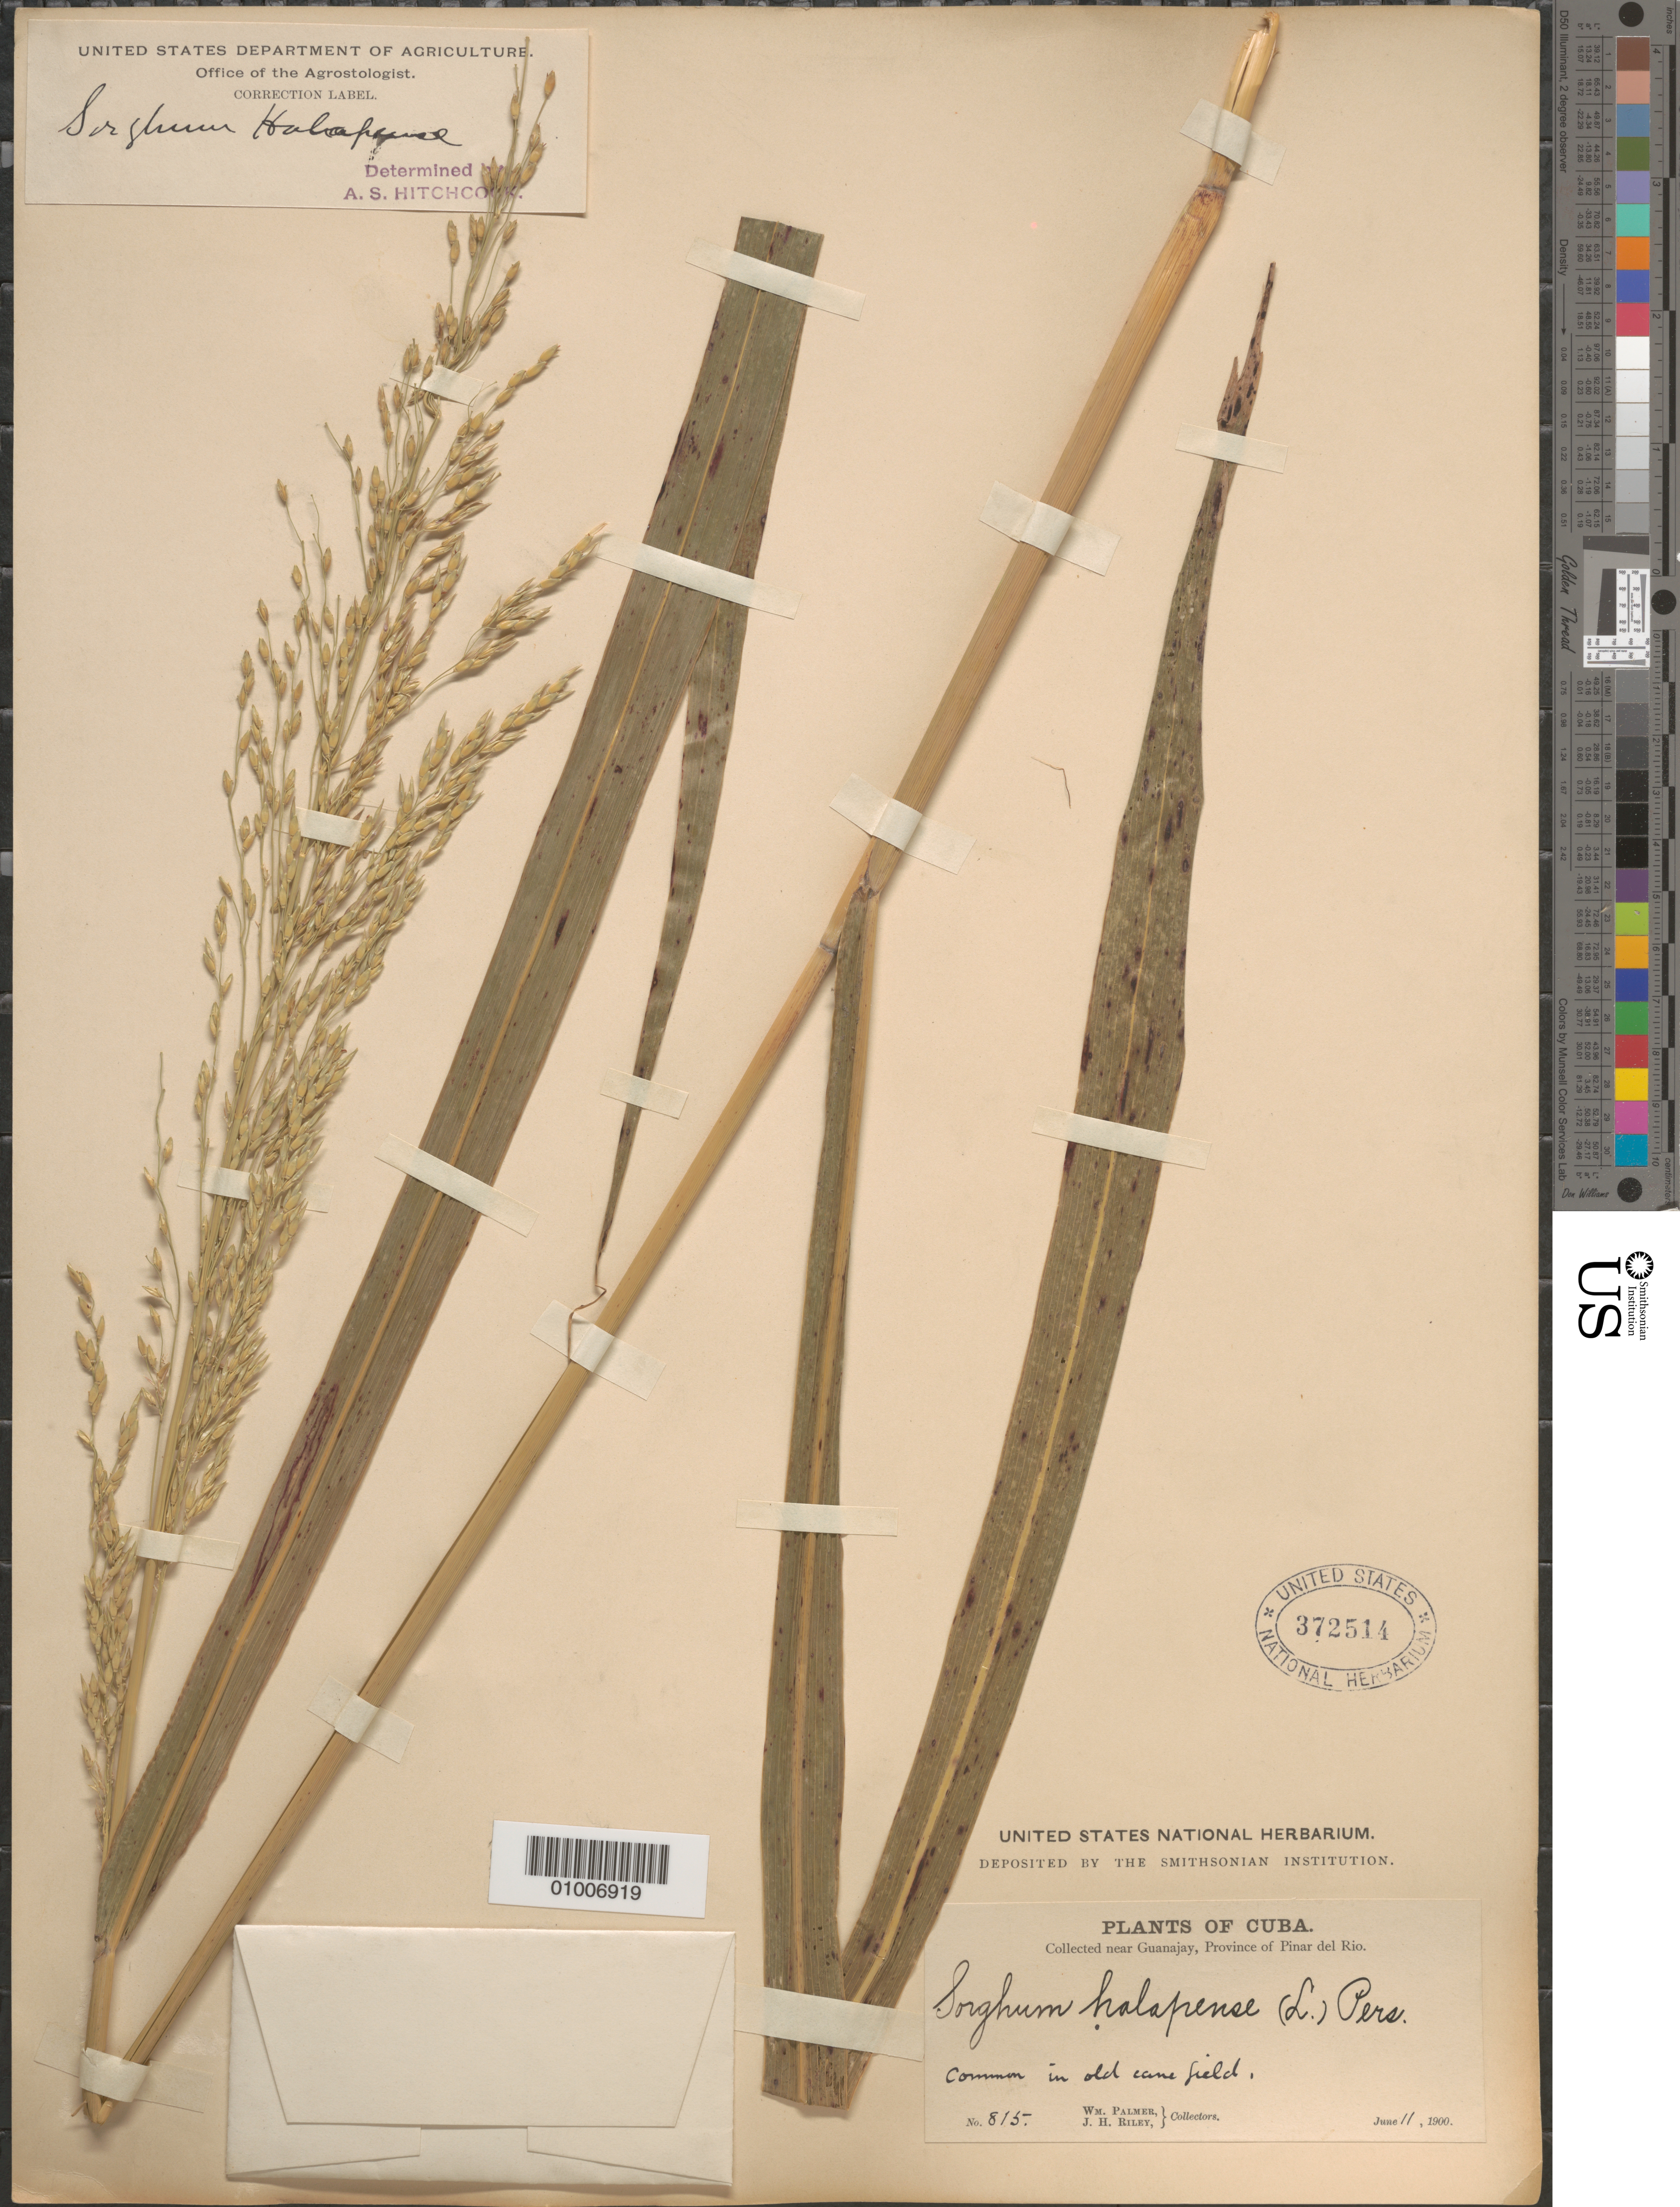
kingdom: Plantae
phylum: Tracheophyta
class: Liliopsida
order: Poales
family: Poaceae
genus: Sorghum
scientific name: Sorghum halepense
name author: (L.) Pers.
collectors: W. Palmer & J. H. Riley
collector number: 815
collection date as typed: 11 Jun 1900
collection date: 1900-06-11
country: Cuba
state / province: Pinar del Rio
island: Cuba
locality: common in old cane field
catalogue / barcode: US 372514